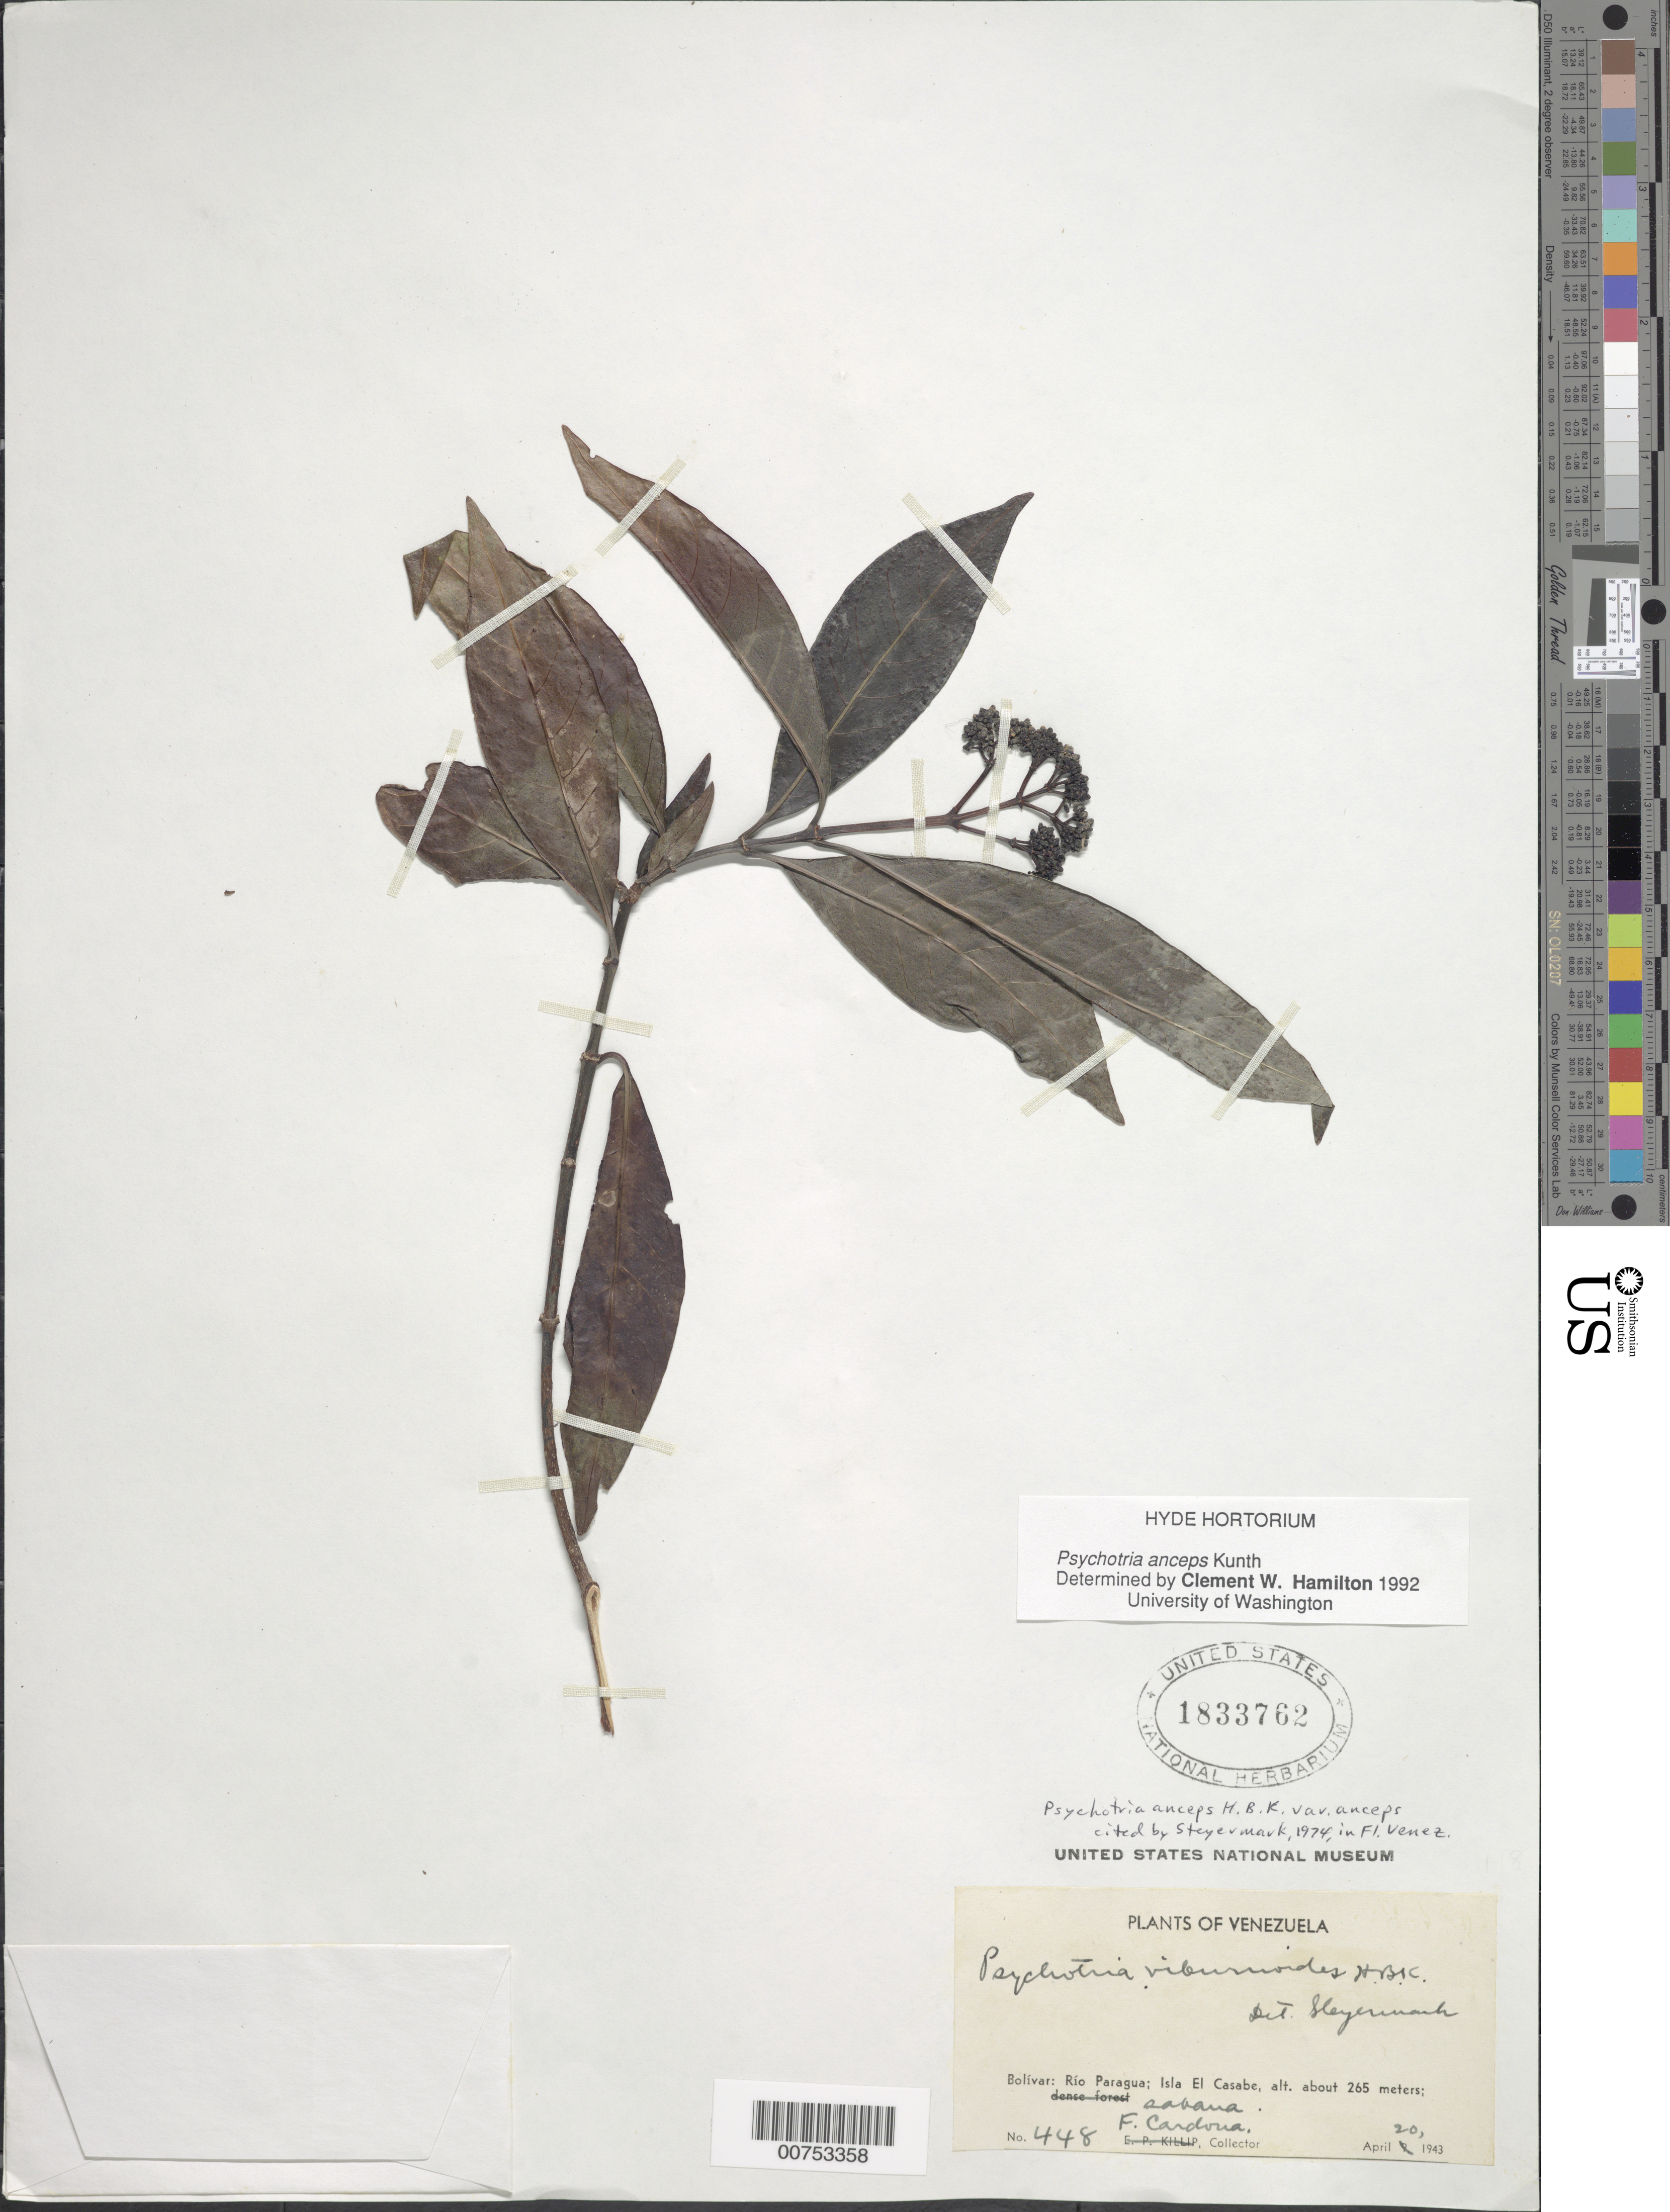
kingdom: Plantae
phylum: Tracheophyta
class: Magnoliopsida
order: Gentianales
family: Rubiaceae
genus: Psychotria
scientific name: Psychotria anceps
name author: Kunth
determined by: Hamilton, C. W.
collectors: F. Cardona Puig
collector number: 448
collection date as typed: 20-Apr-43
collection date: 1943-04-20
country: Venezuela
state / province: Bolívar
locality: Río Paragua, Isla El Casabe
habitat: Sabana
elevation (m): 265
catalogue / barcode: US 1833762